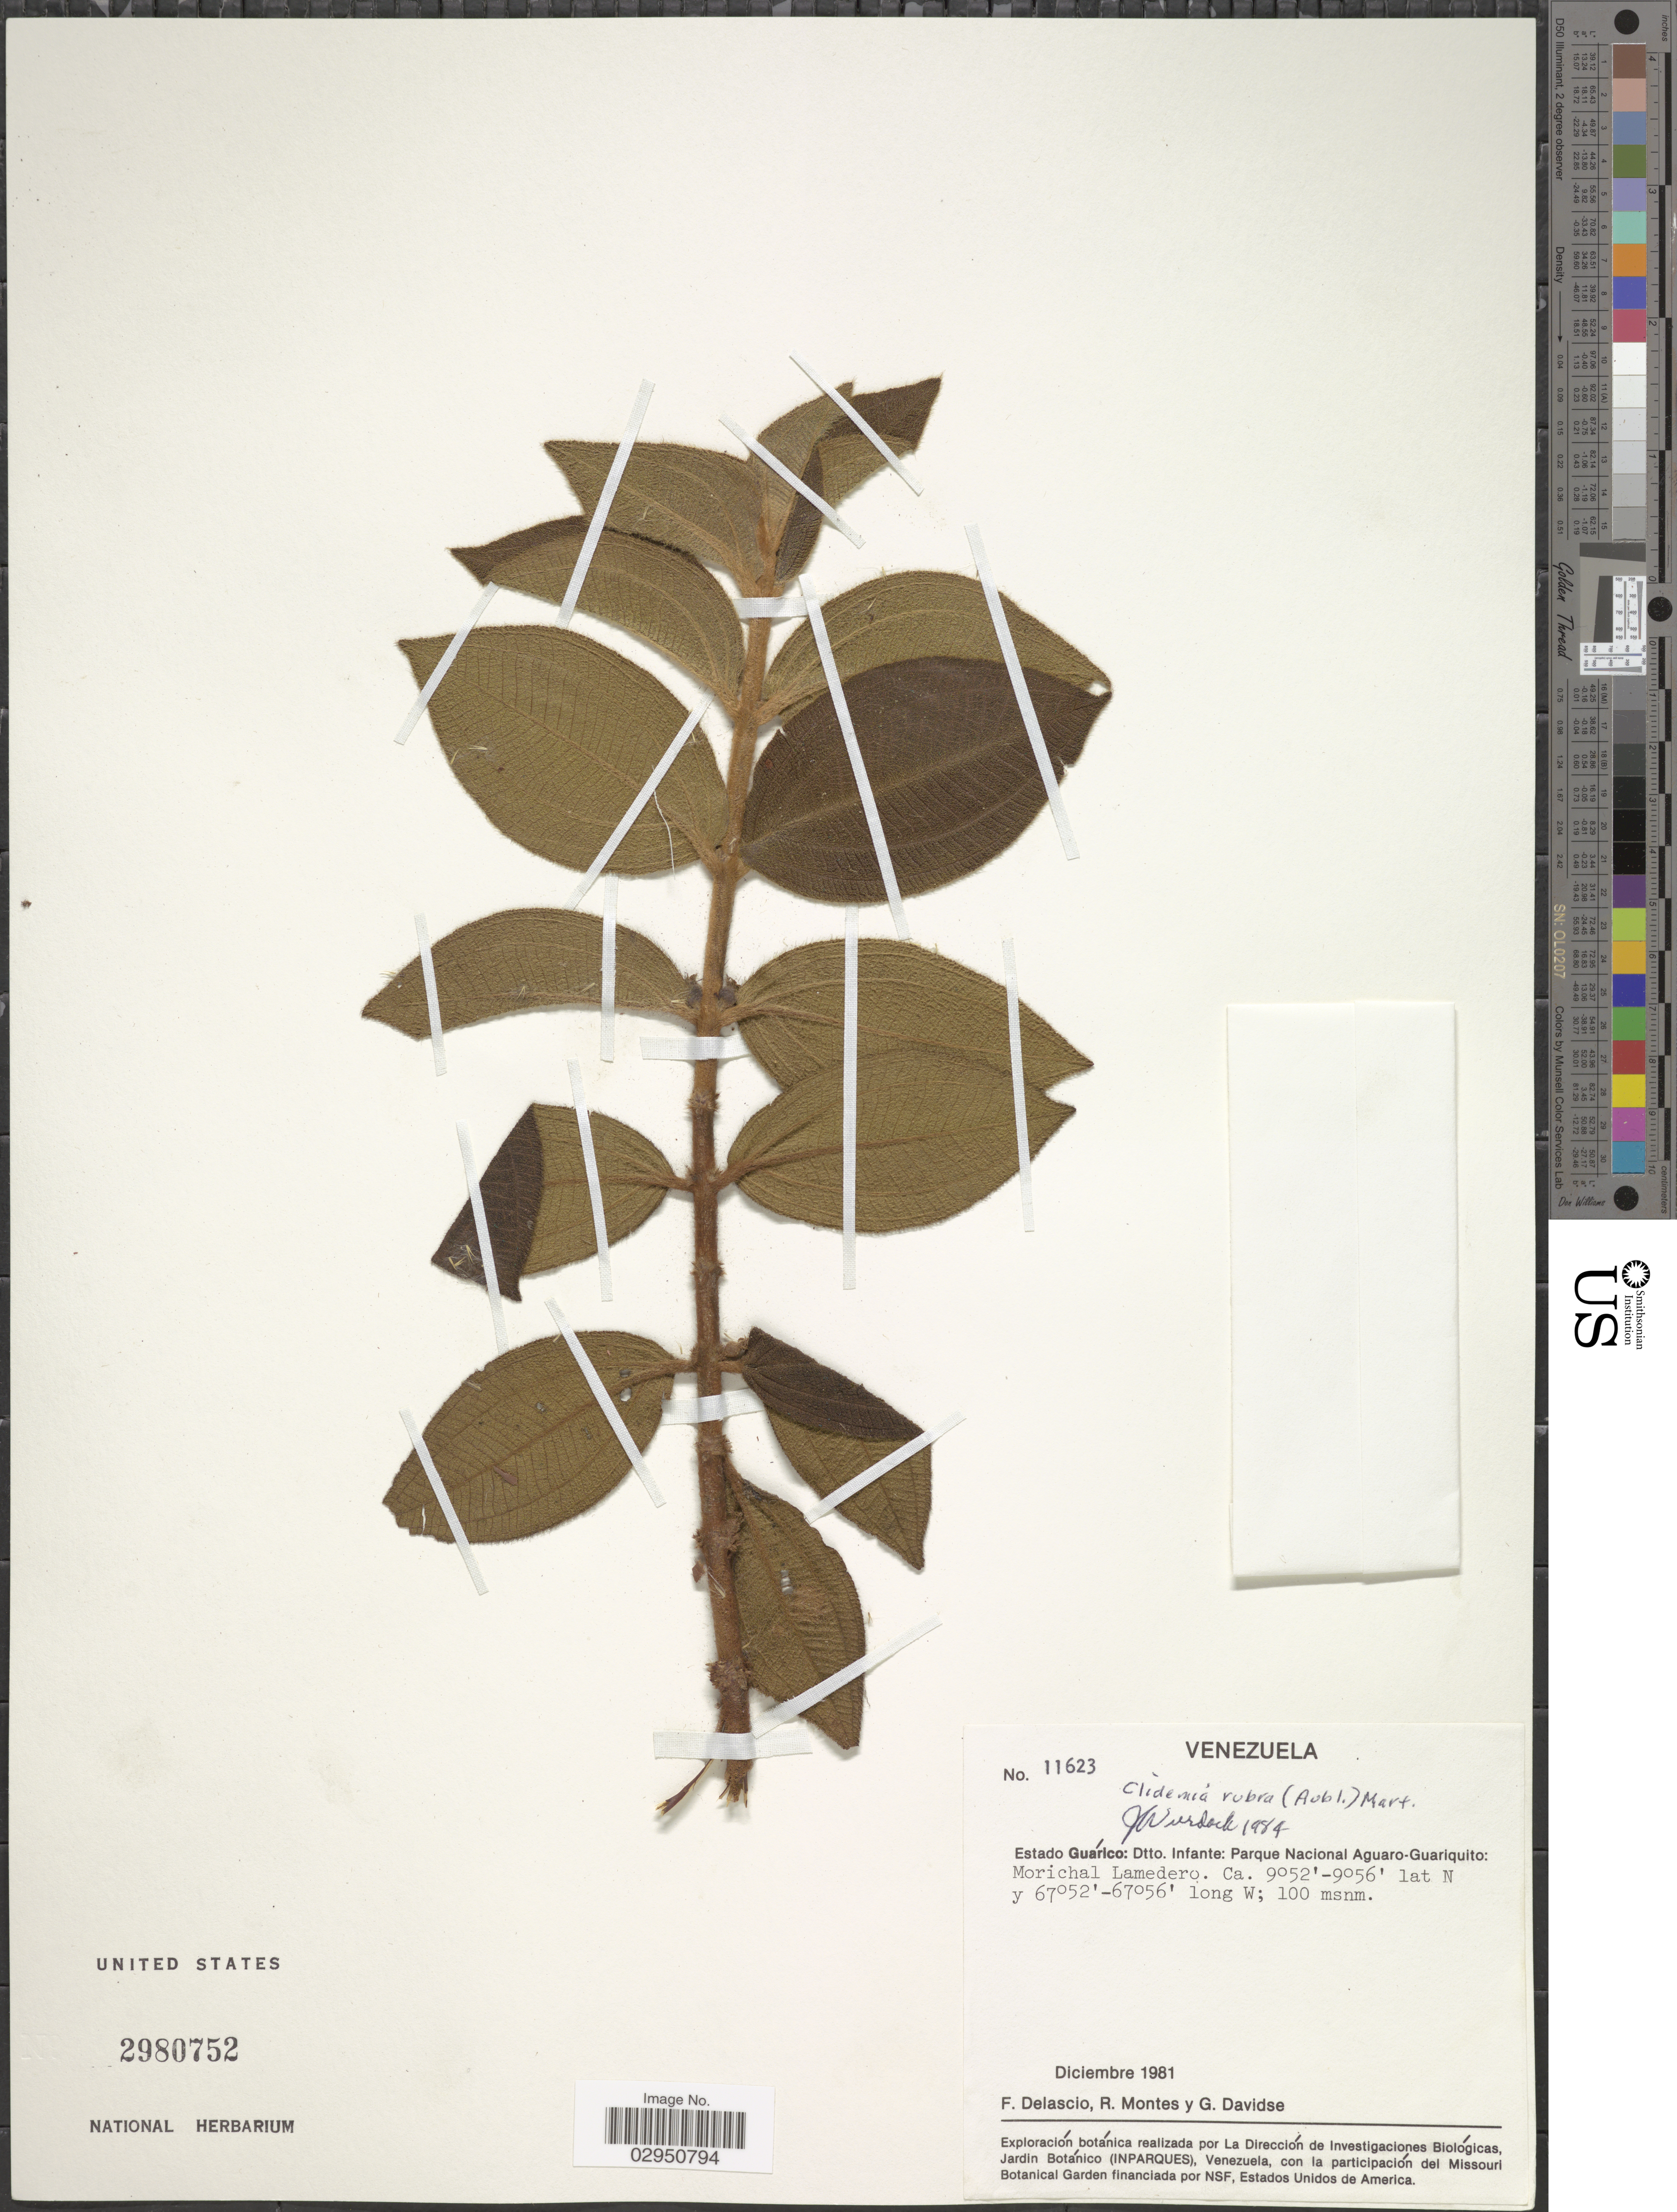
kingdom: Plantae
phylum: Tracheophyta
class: Magnoliopsida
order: Myrtales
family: Melastomataceae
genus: Clidemia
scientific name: Clidemia rubra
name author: (Aubl.) Mart.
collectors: F. Delascio C., R. Montes & G. Davidse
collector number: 11623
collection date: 1981-12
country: Venezuela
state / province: Guárico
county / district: Leonardo Infante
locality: Dtto. Infante: Parque Nacional Aguaro-Guariquito: Morichal Lamedero.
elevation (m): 100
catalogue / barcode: US 2980752